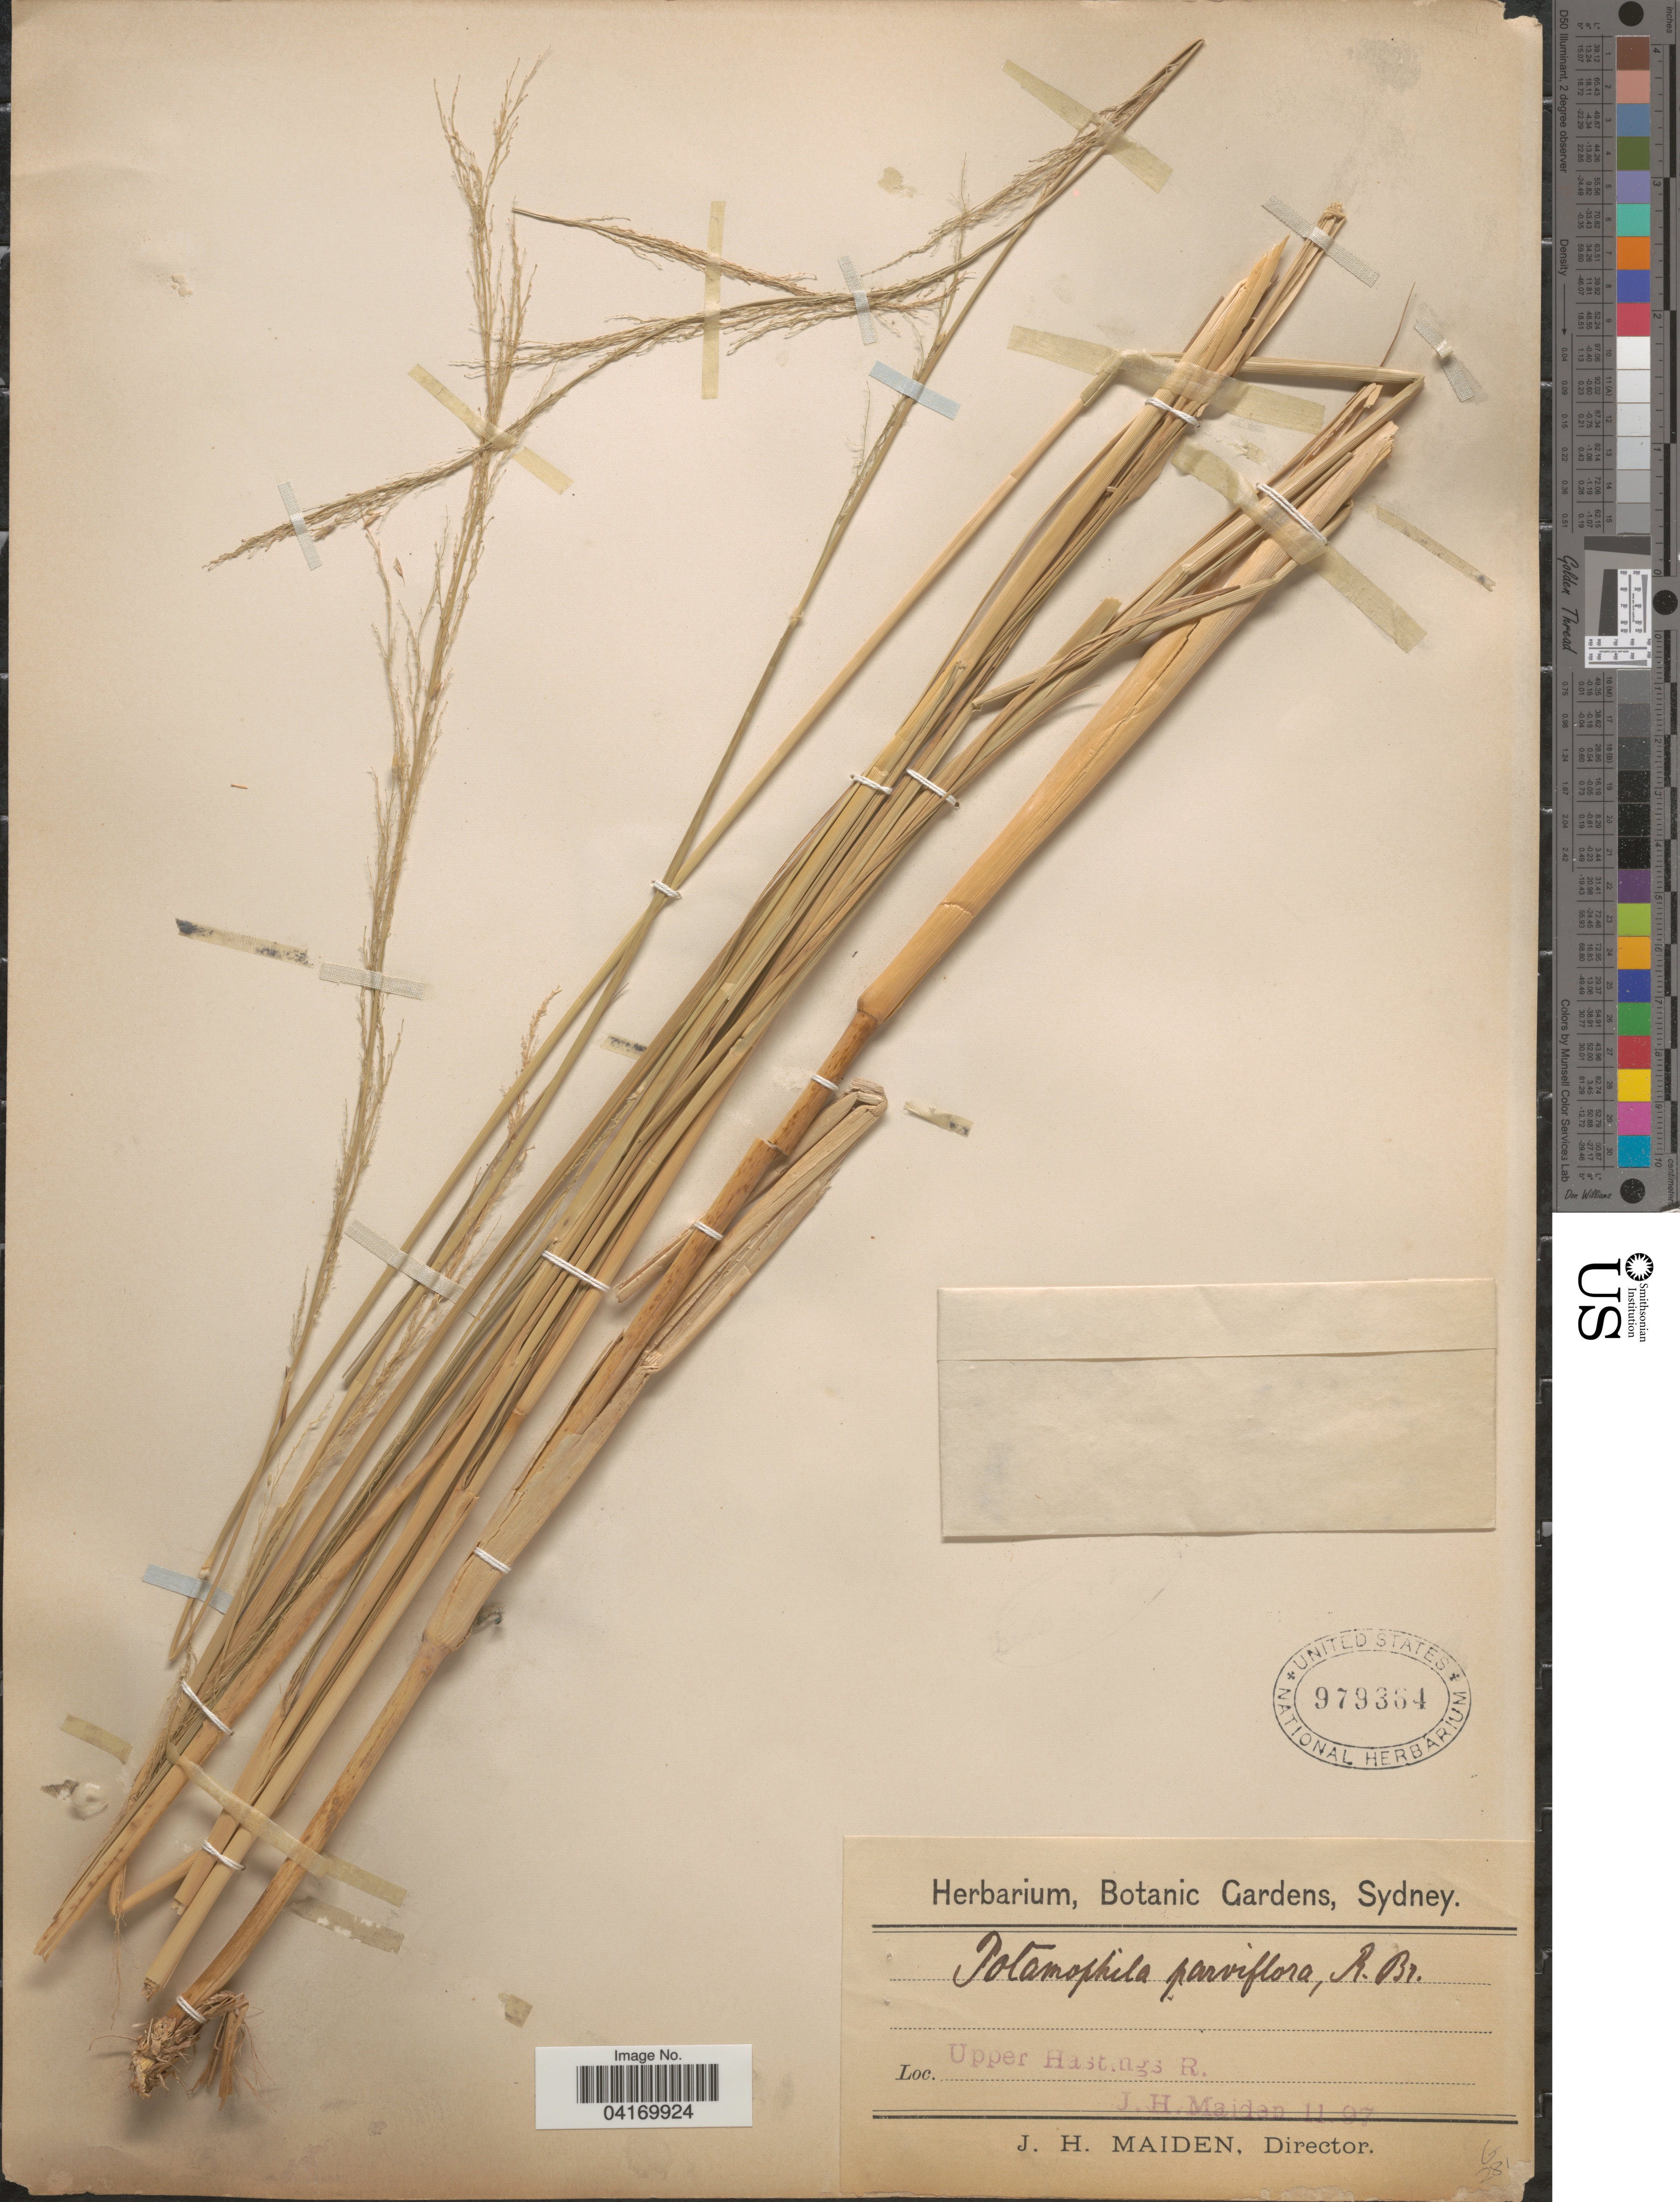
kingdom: Plantae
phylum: Tracheophyta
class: Liliopsida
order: Poales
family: Poaceae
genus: Potamophila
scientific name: Potamophila parviflora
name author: R. Br.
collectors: J. Maiden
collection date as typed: Transcribed d/m/y: /11/7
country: Australia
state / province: New South Wales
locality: Upper Hastings R.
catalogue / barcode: US 979364